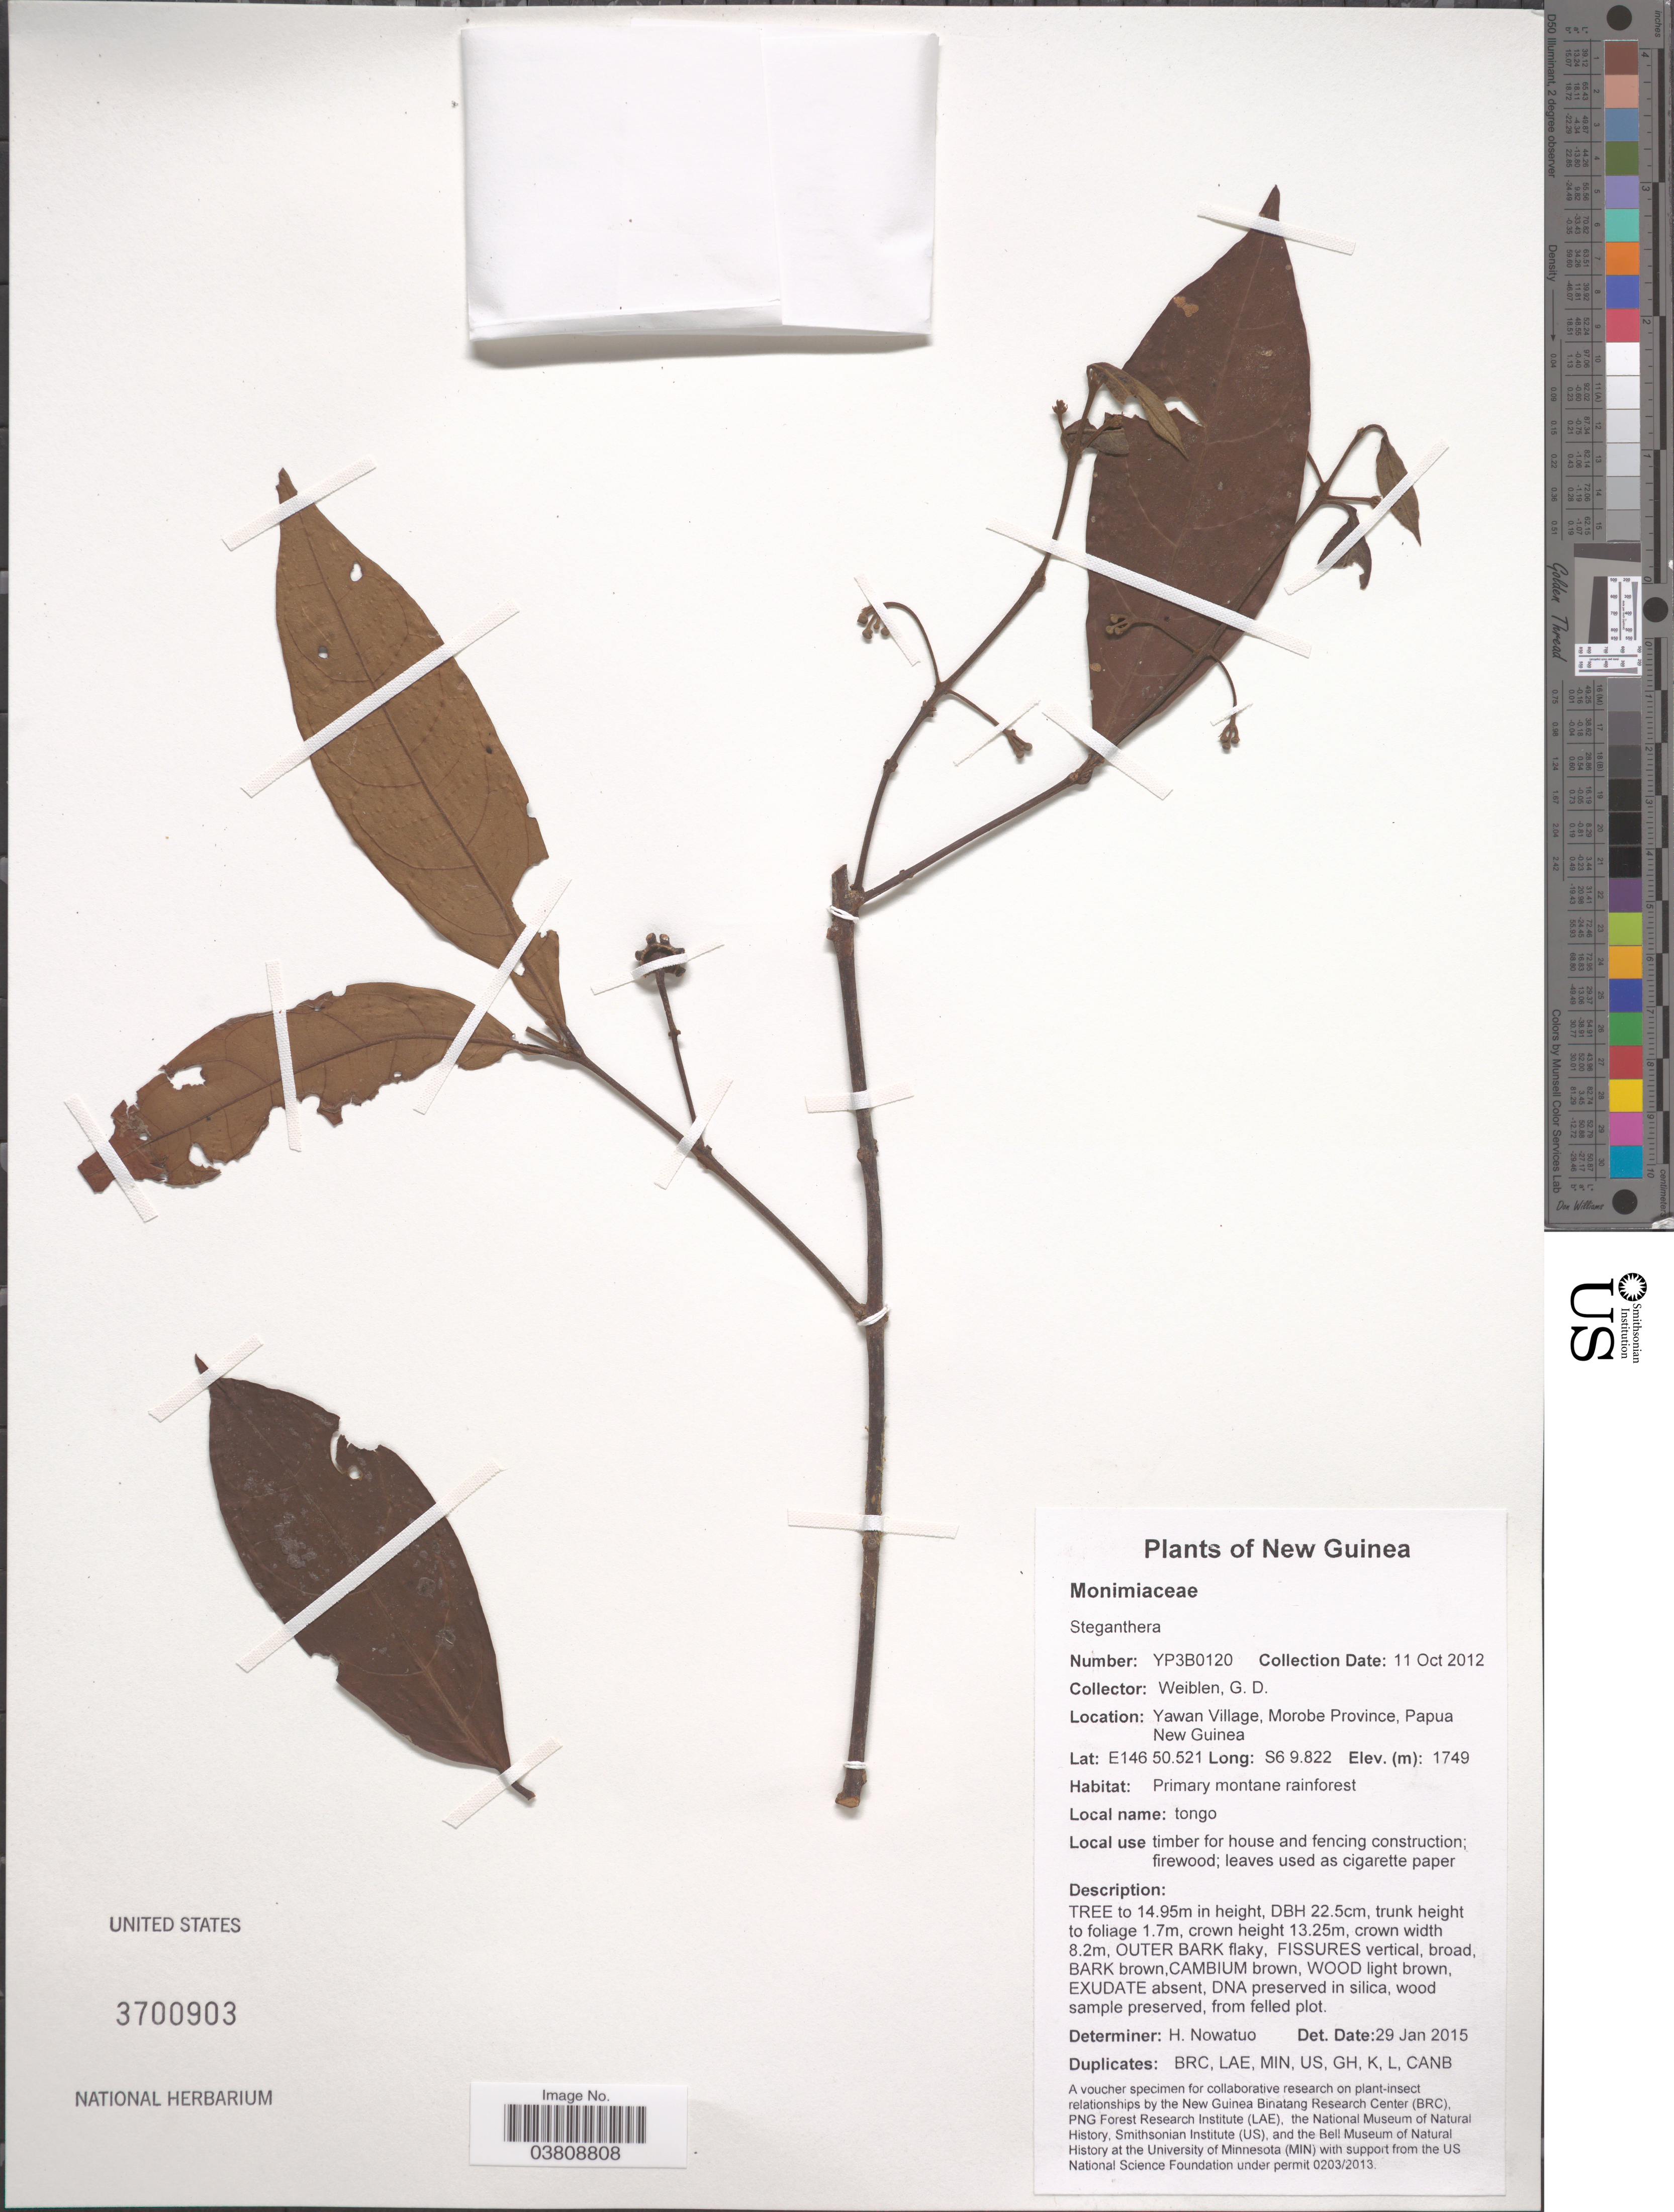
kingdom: Plantae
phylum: Tracheophyta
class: Magnoliopsida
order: Laurales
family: Monimiaceae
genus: Steganthera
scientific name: Steganthera sp.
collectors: G. D. Weiblen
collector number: YP3B0120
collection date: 2012-10-11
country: Papua New Guinea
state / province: Morobe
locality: New Guinea. Yawan Village.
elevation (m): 1749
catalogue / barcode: US 3700903